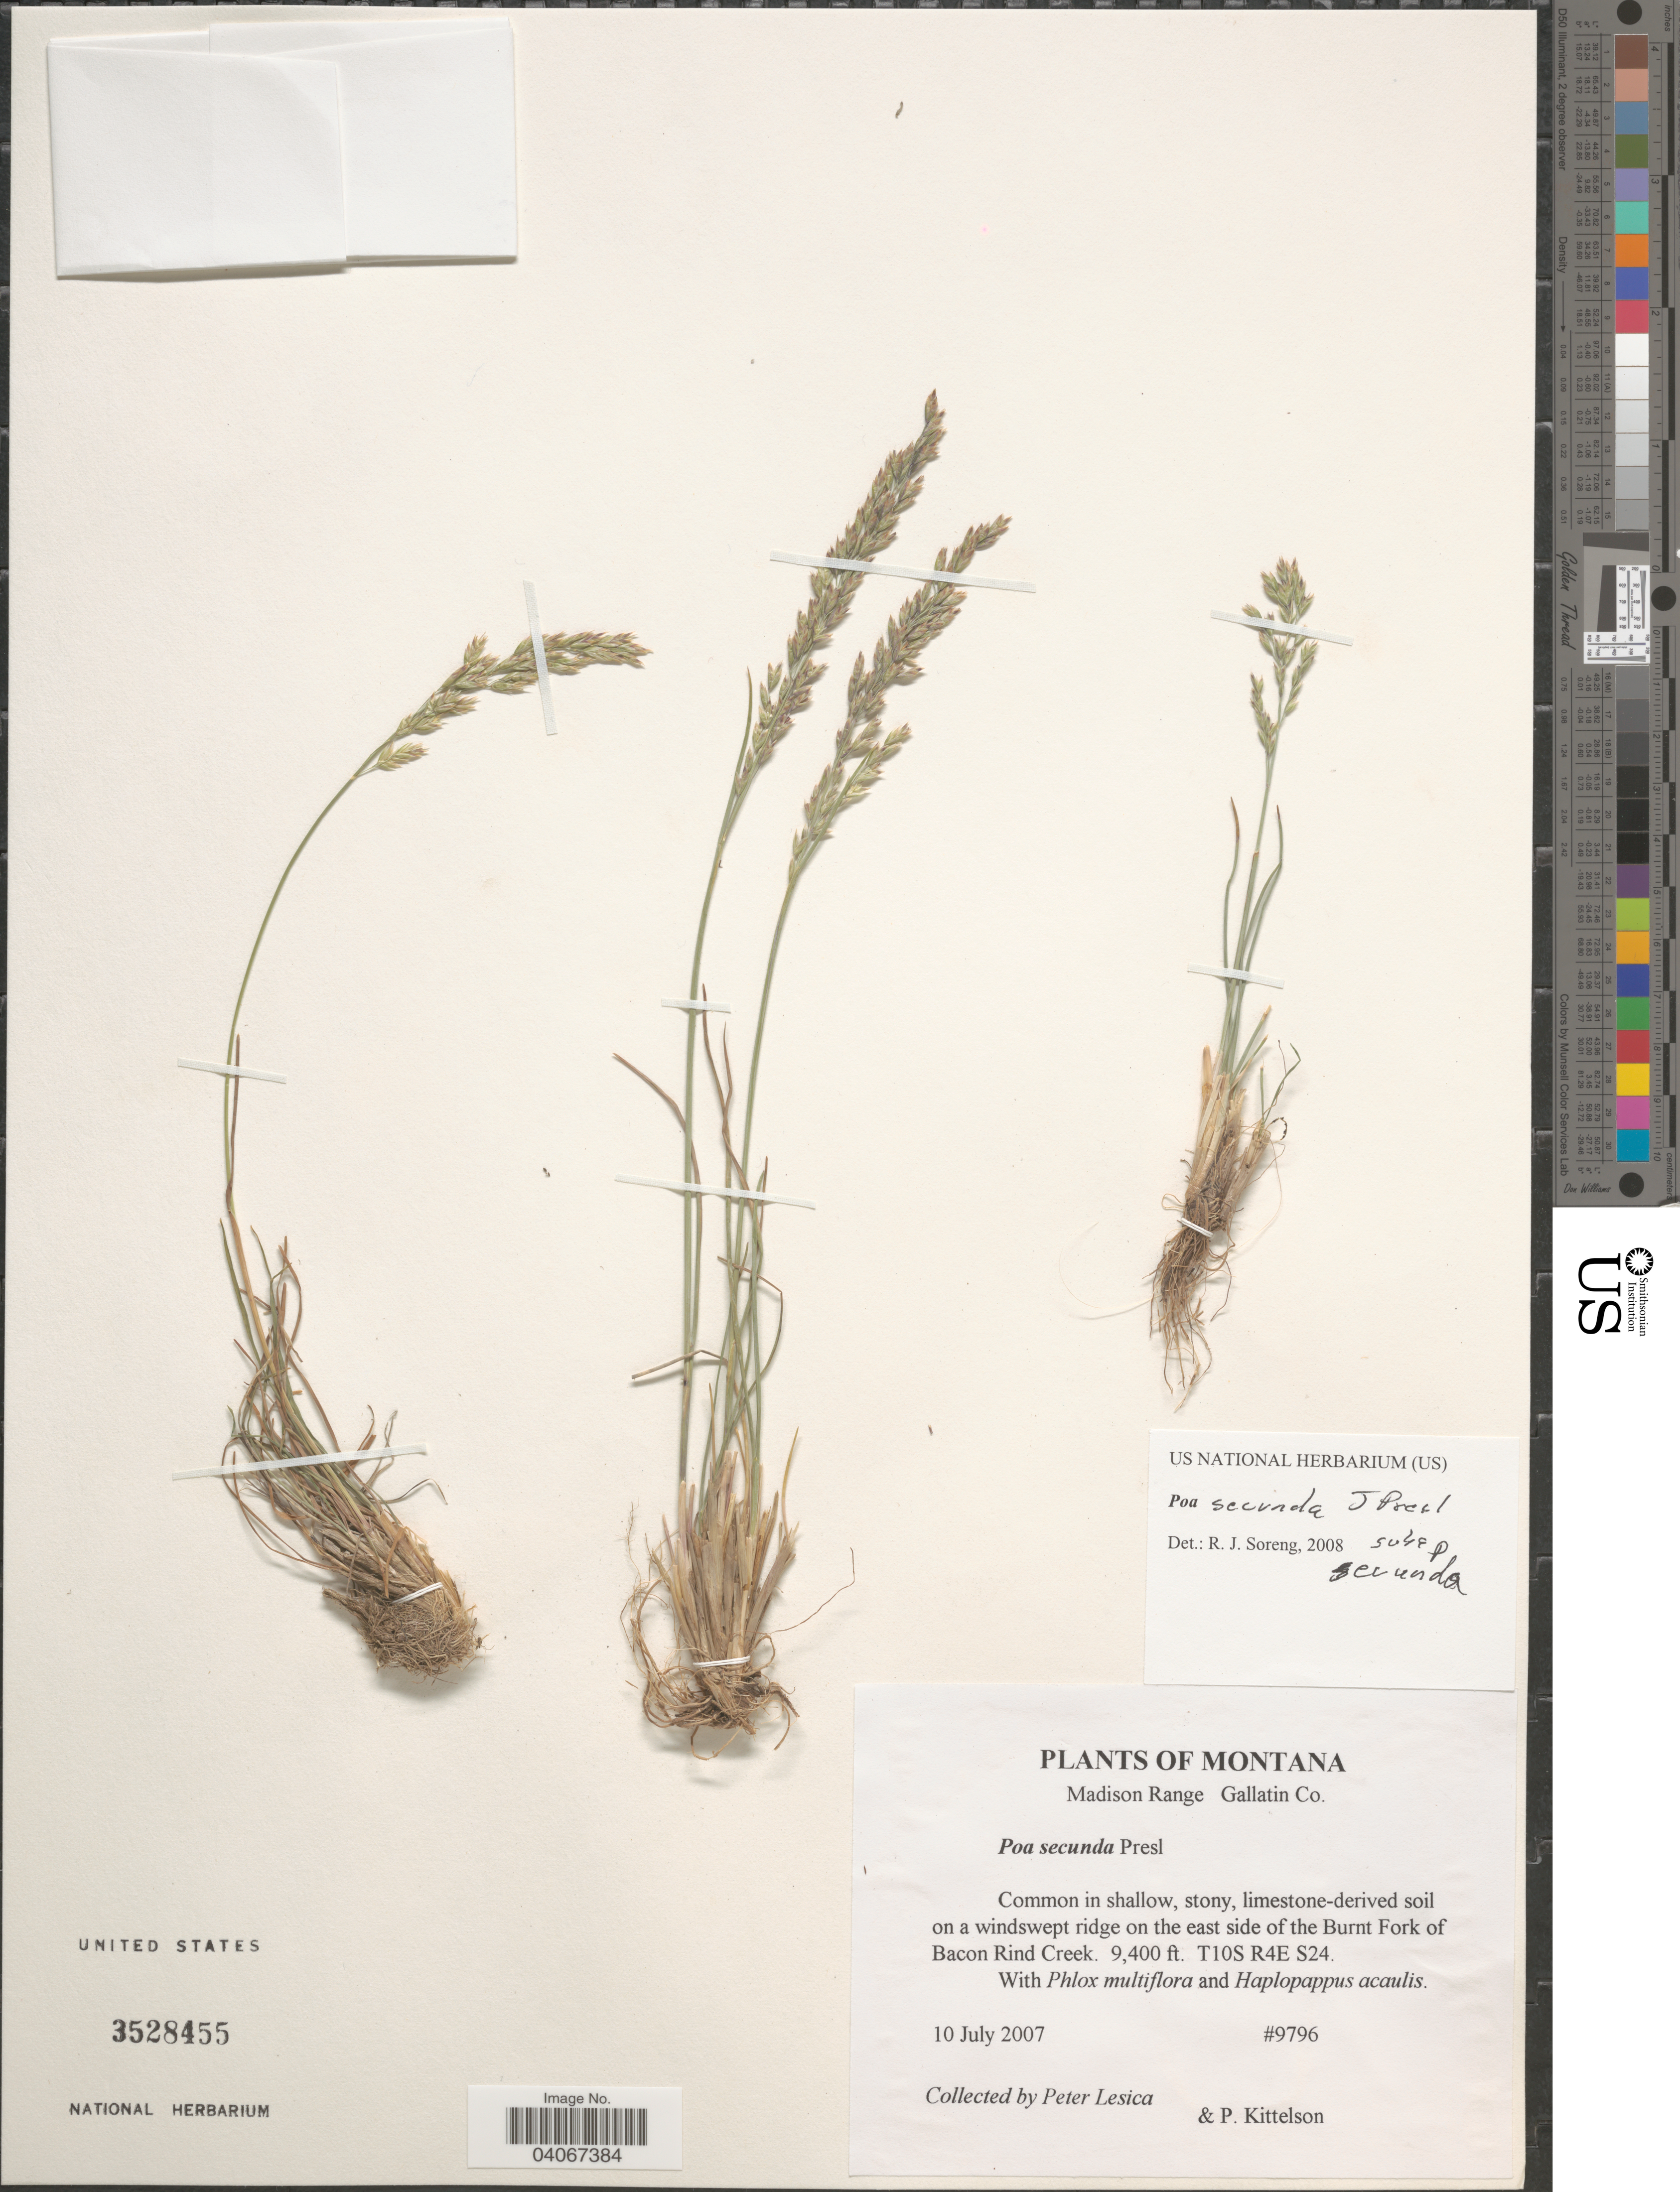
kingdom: Plantae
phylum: Tracheophyta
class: Liliopsida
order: Poales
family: Poaceae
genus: Poa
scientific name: Poa secunda subsp. secunda var. secunda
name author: J. Presl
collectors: P. Lesica & P. Kittelson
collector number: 9796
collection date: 2007-07-10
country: United States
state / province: Montana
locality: Madison Range Gallatin Co. Common in shallow, stony, limestone-derived soil on a windswept ridge on the east side of the Burnt Fork of Bacon Rind Creek. T10S R4E S24.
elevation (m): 2865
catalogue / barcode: US 3528455